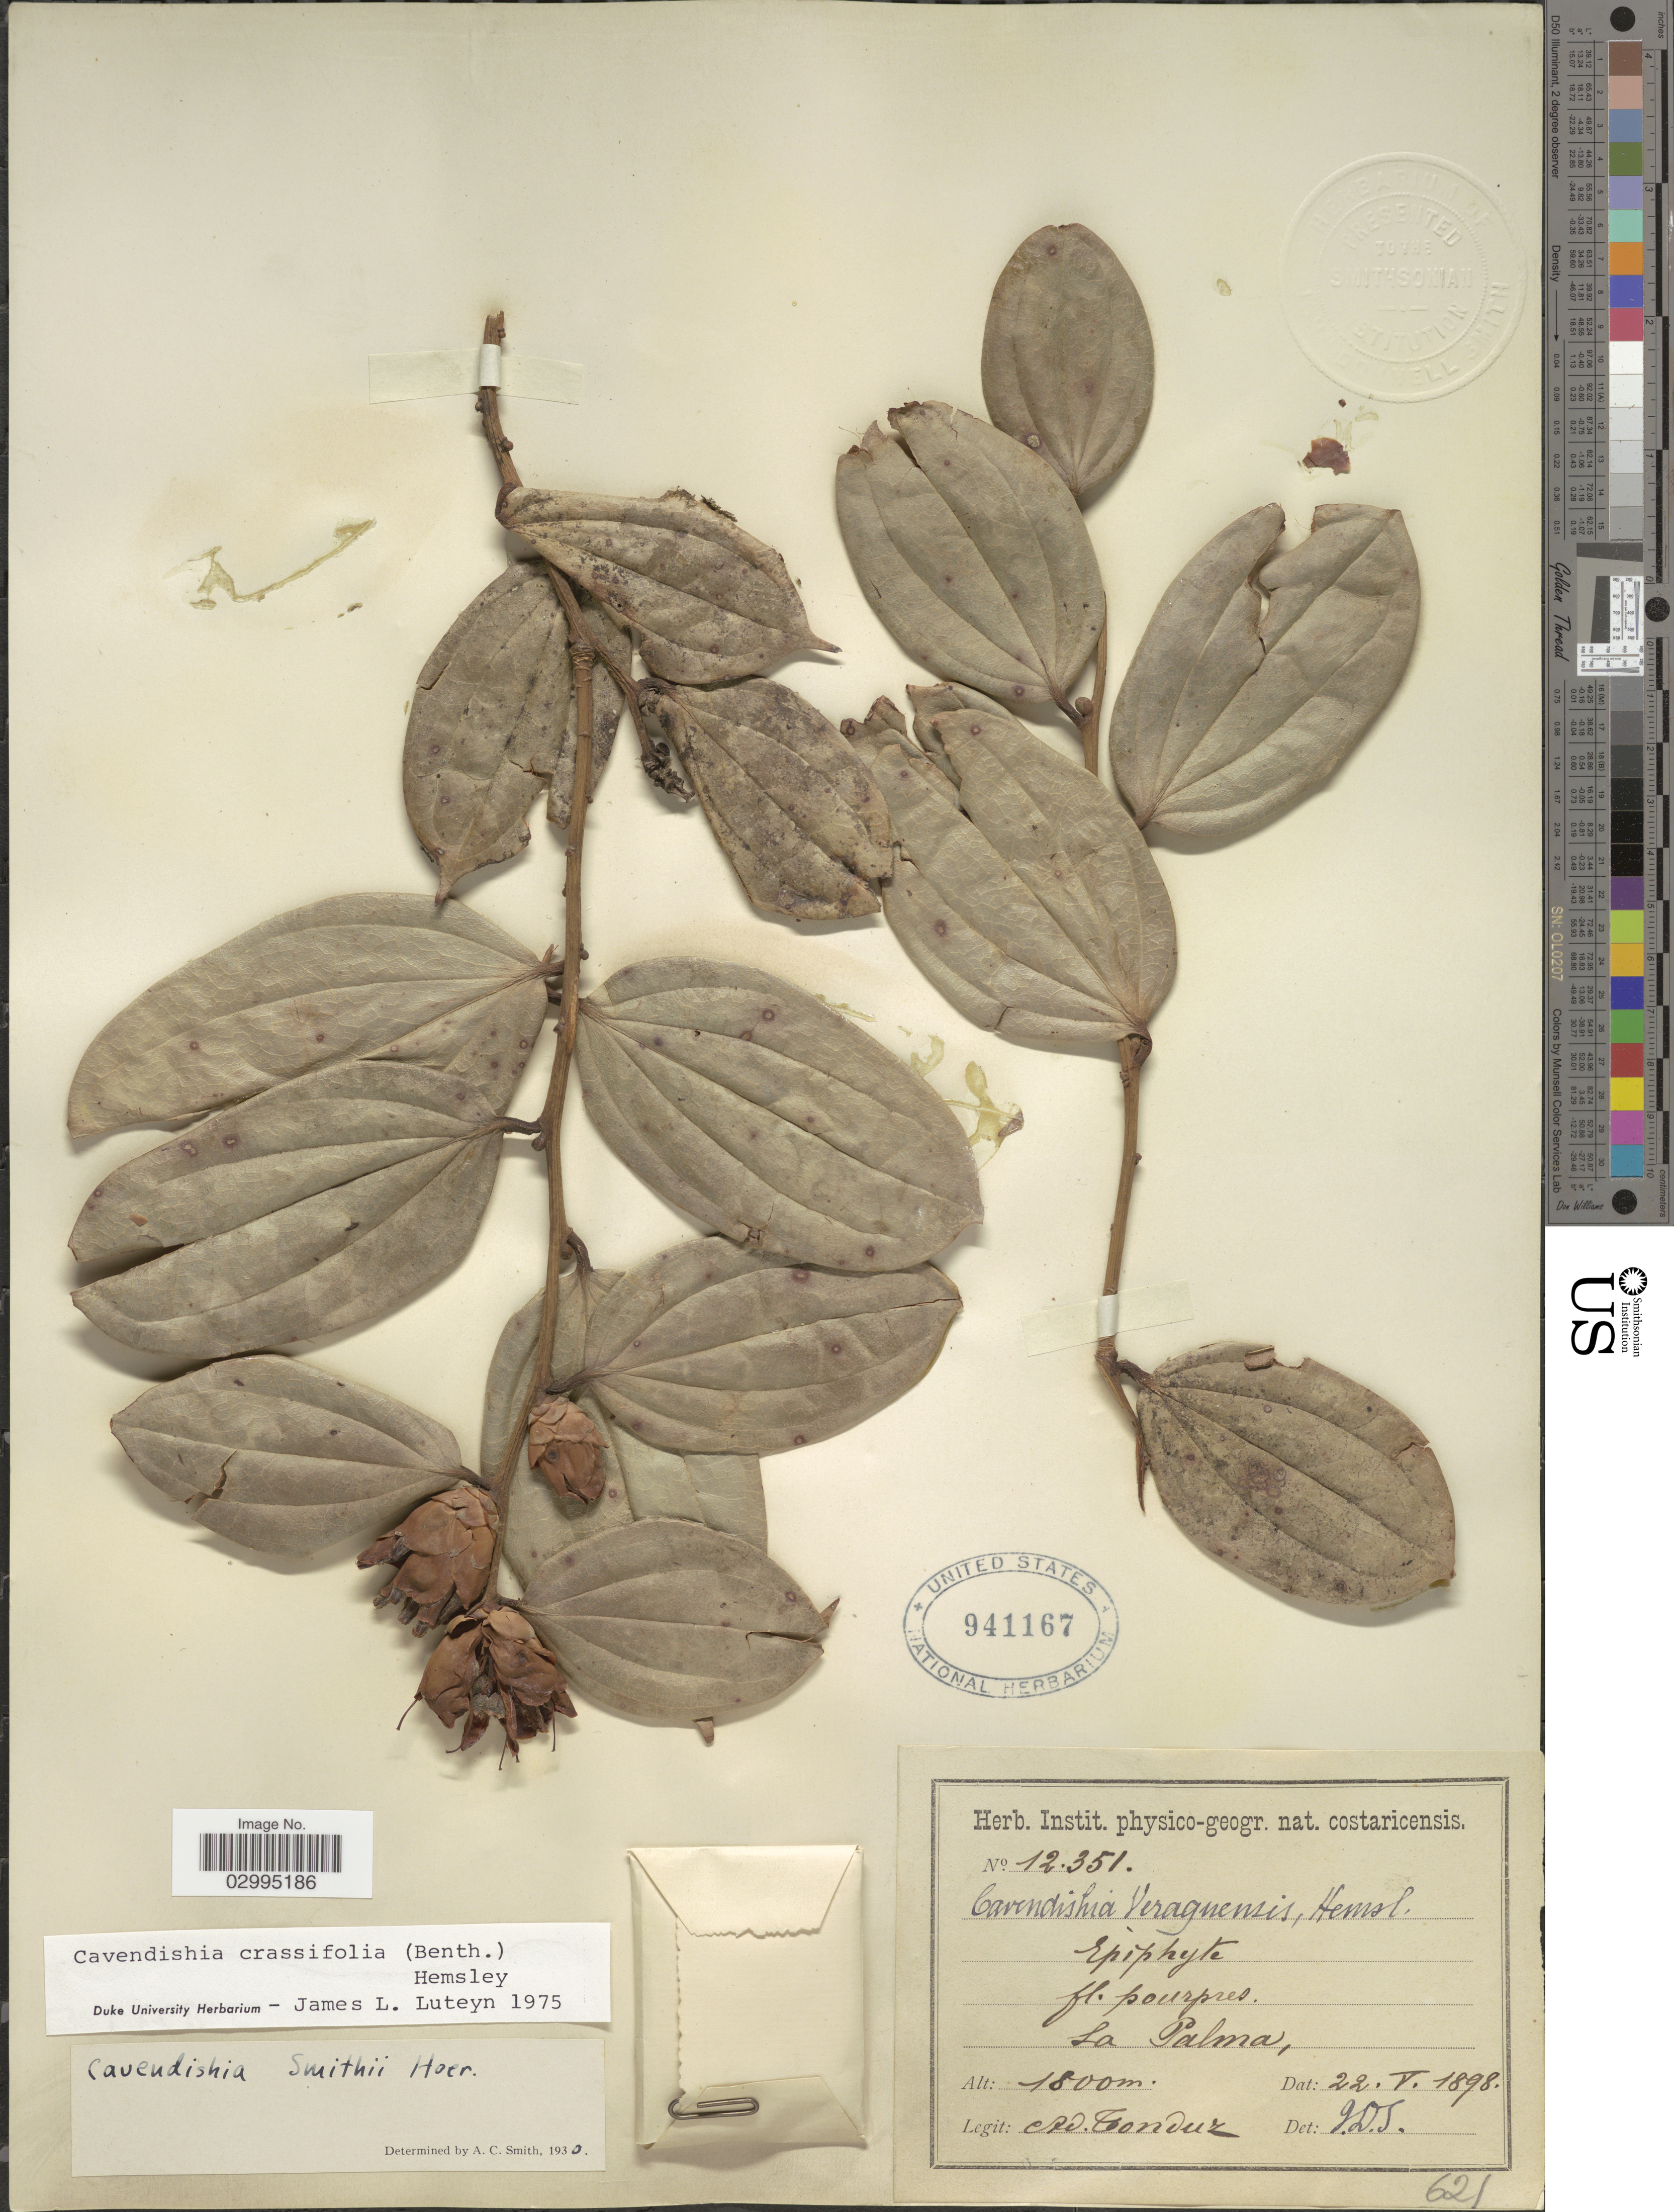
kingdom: Plantae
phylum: Tracheophyta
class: Magnoliopsida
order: Ericales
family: Ericaceae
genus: Cavendishia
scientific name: Cavendishia crassifolia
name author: (Benth.) Hemsl.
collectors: A. Tonduz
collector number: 12351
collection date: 1898-05-22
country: Costa Rica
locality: La Palma.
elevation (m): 1800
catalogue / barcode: US 941167